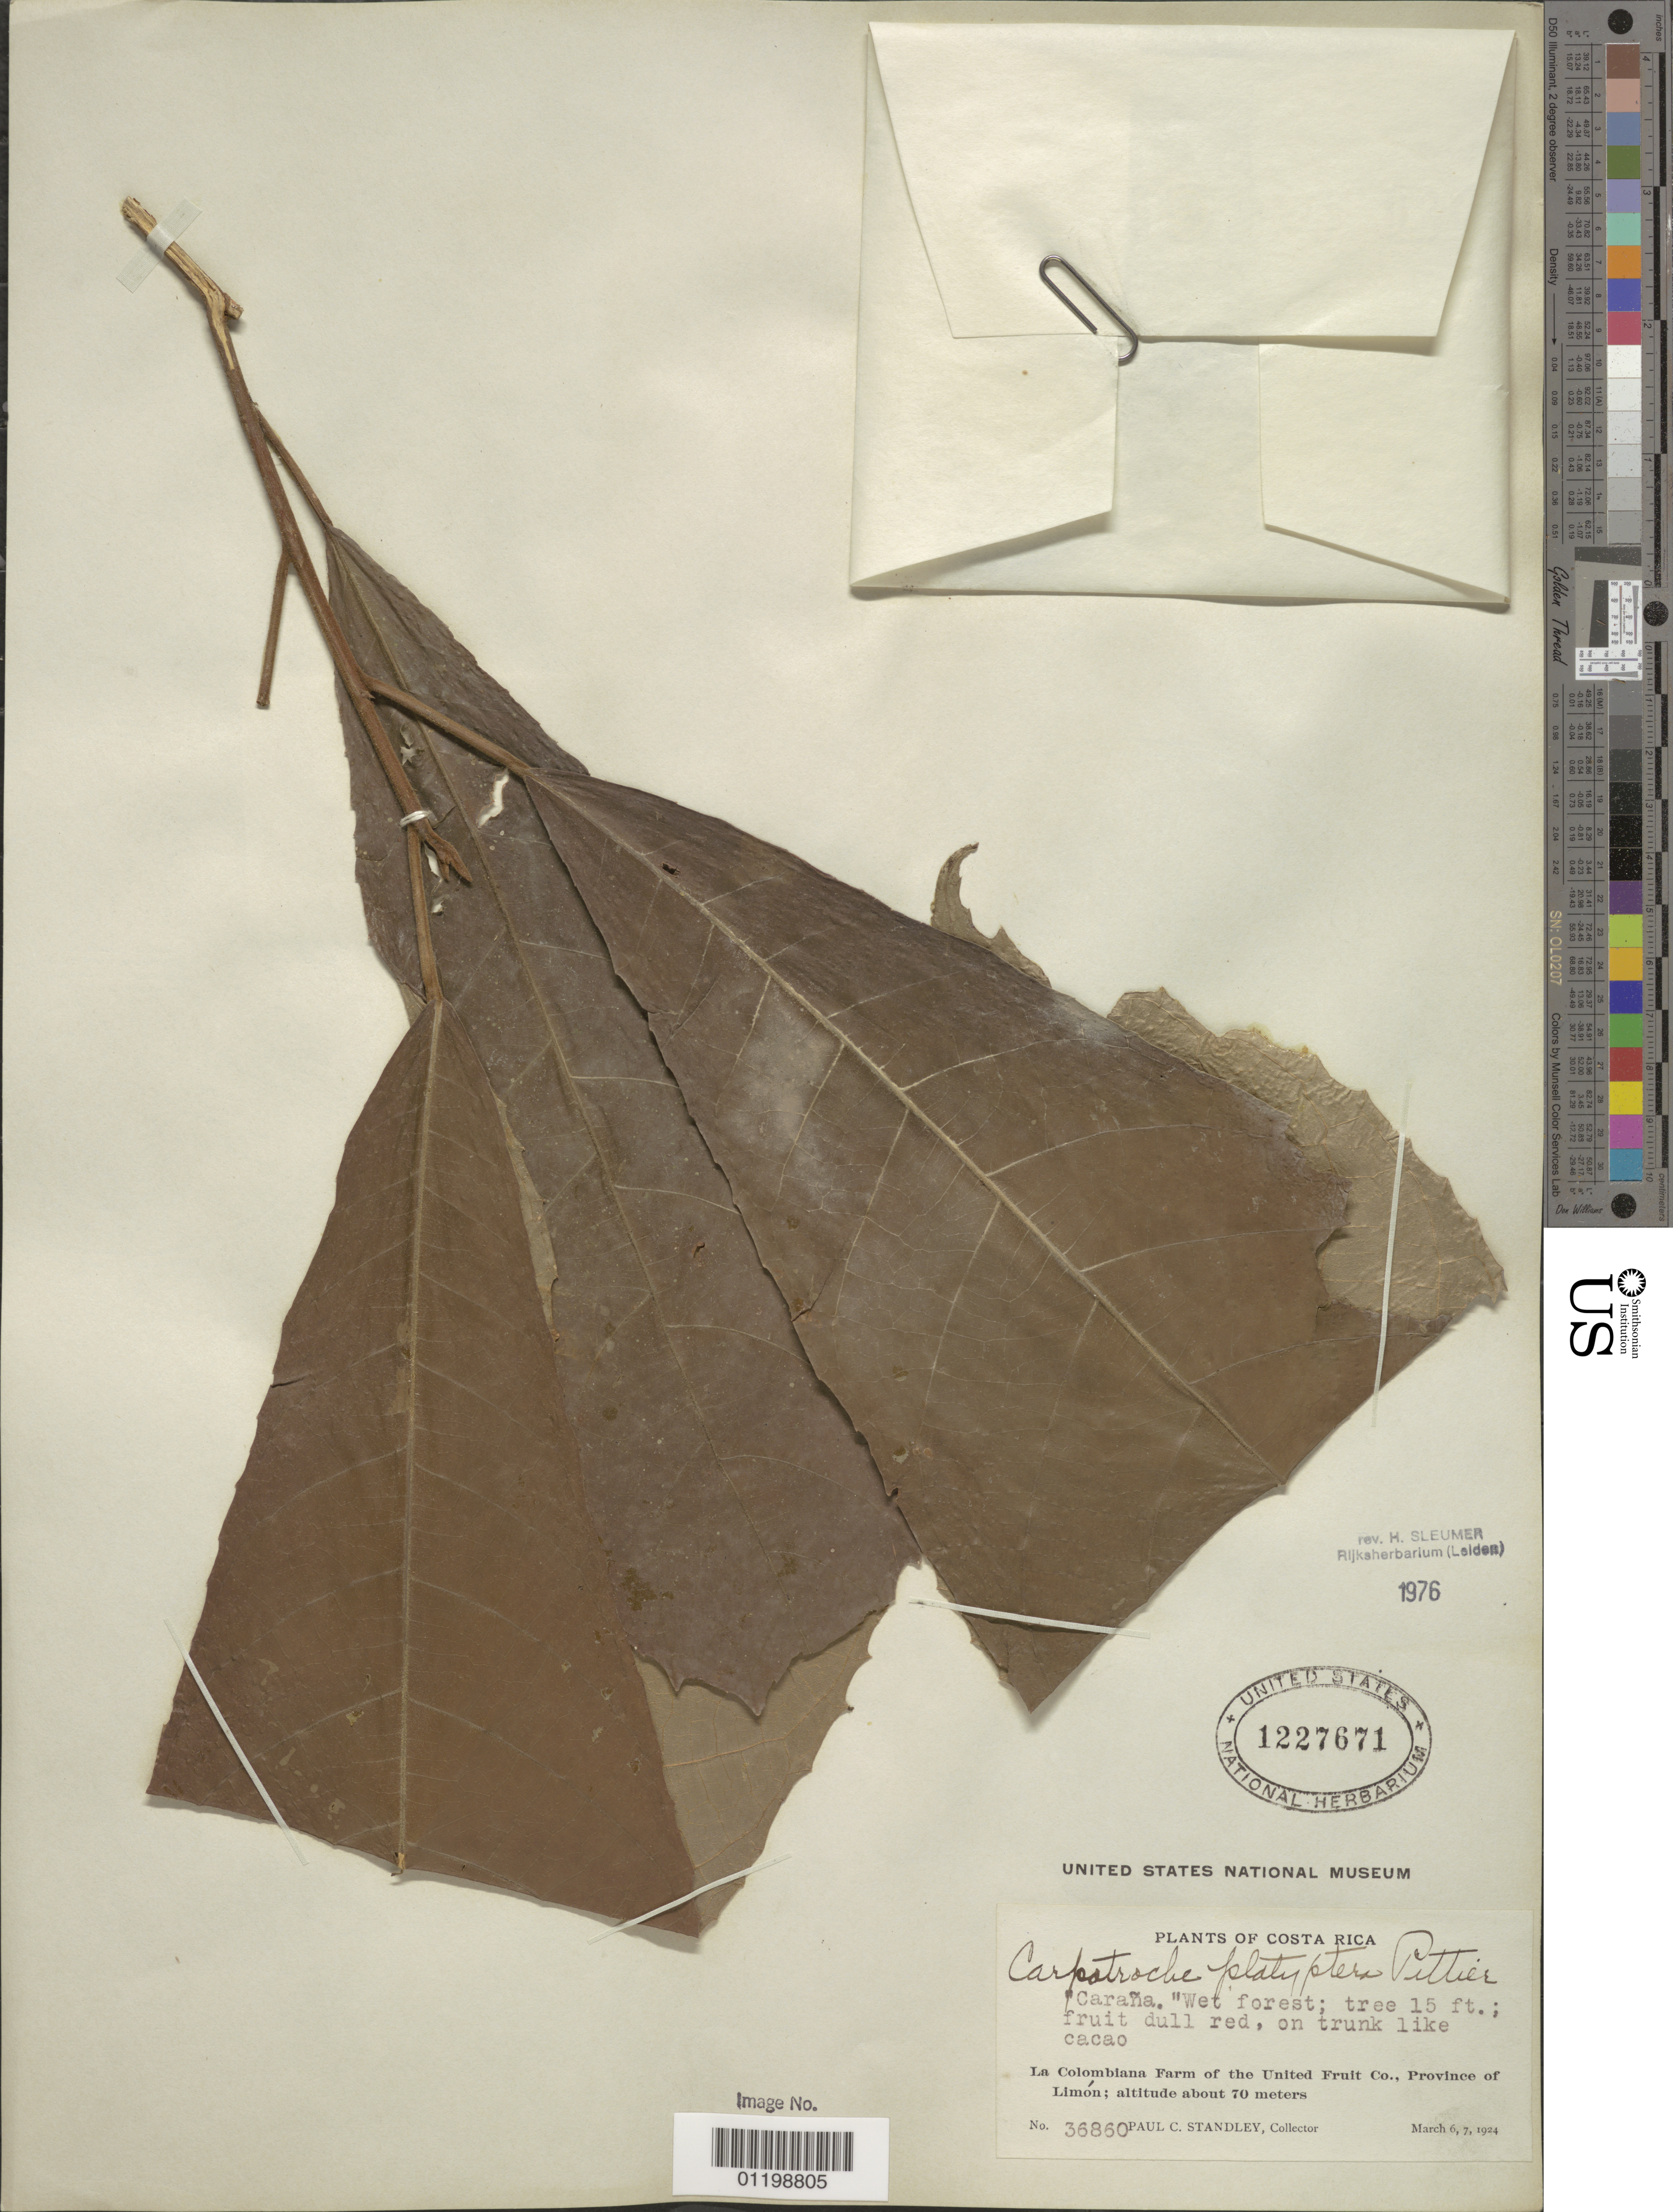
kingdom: Plantae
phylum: Tracheophyta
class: Magnoliopsida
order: Malpighiales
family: Achariaceae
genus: Carpotroche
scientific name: Carpotroche platyptera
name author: Pittier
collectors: P. C. Standley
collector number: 36860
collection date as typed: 06 Mar 1924 to 07 Mar 1924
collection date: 1924-03-06/1924-03-07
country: Costa Rica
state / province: Limón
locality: La Colombiana Farm of the United Fruit Co.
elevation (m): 70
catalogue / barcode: US 1227671